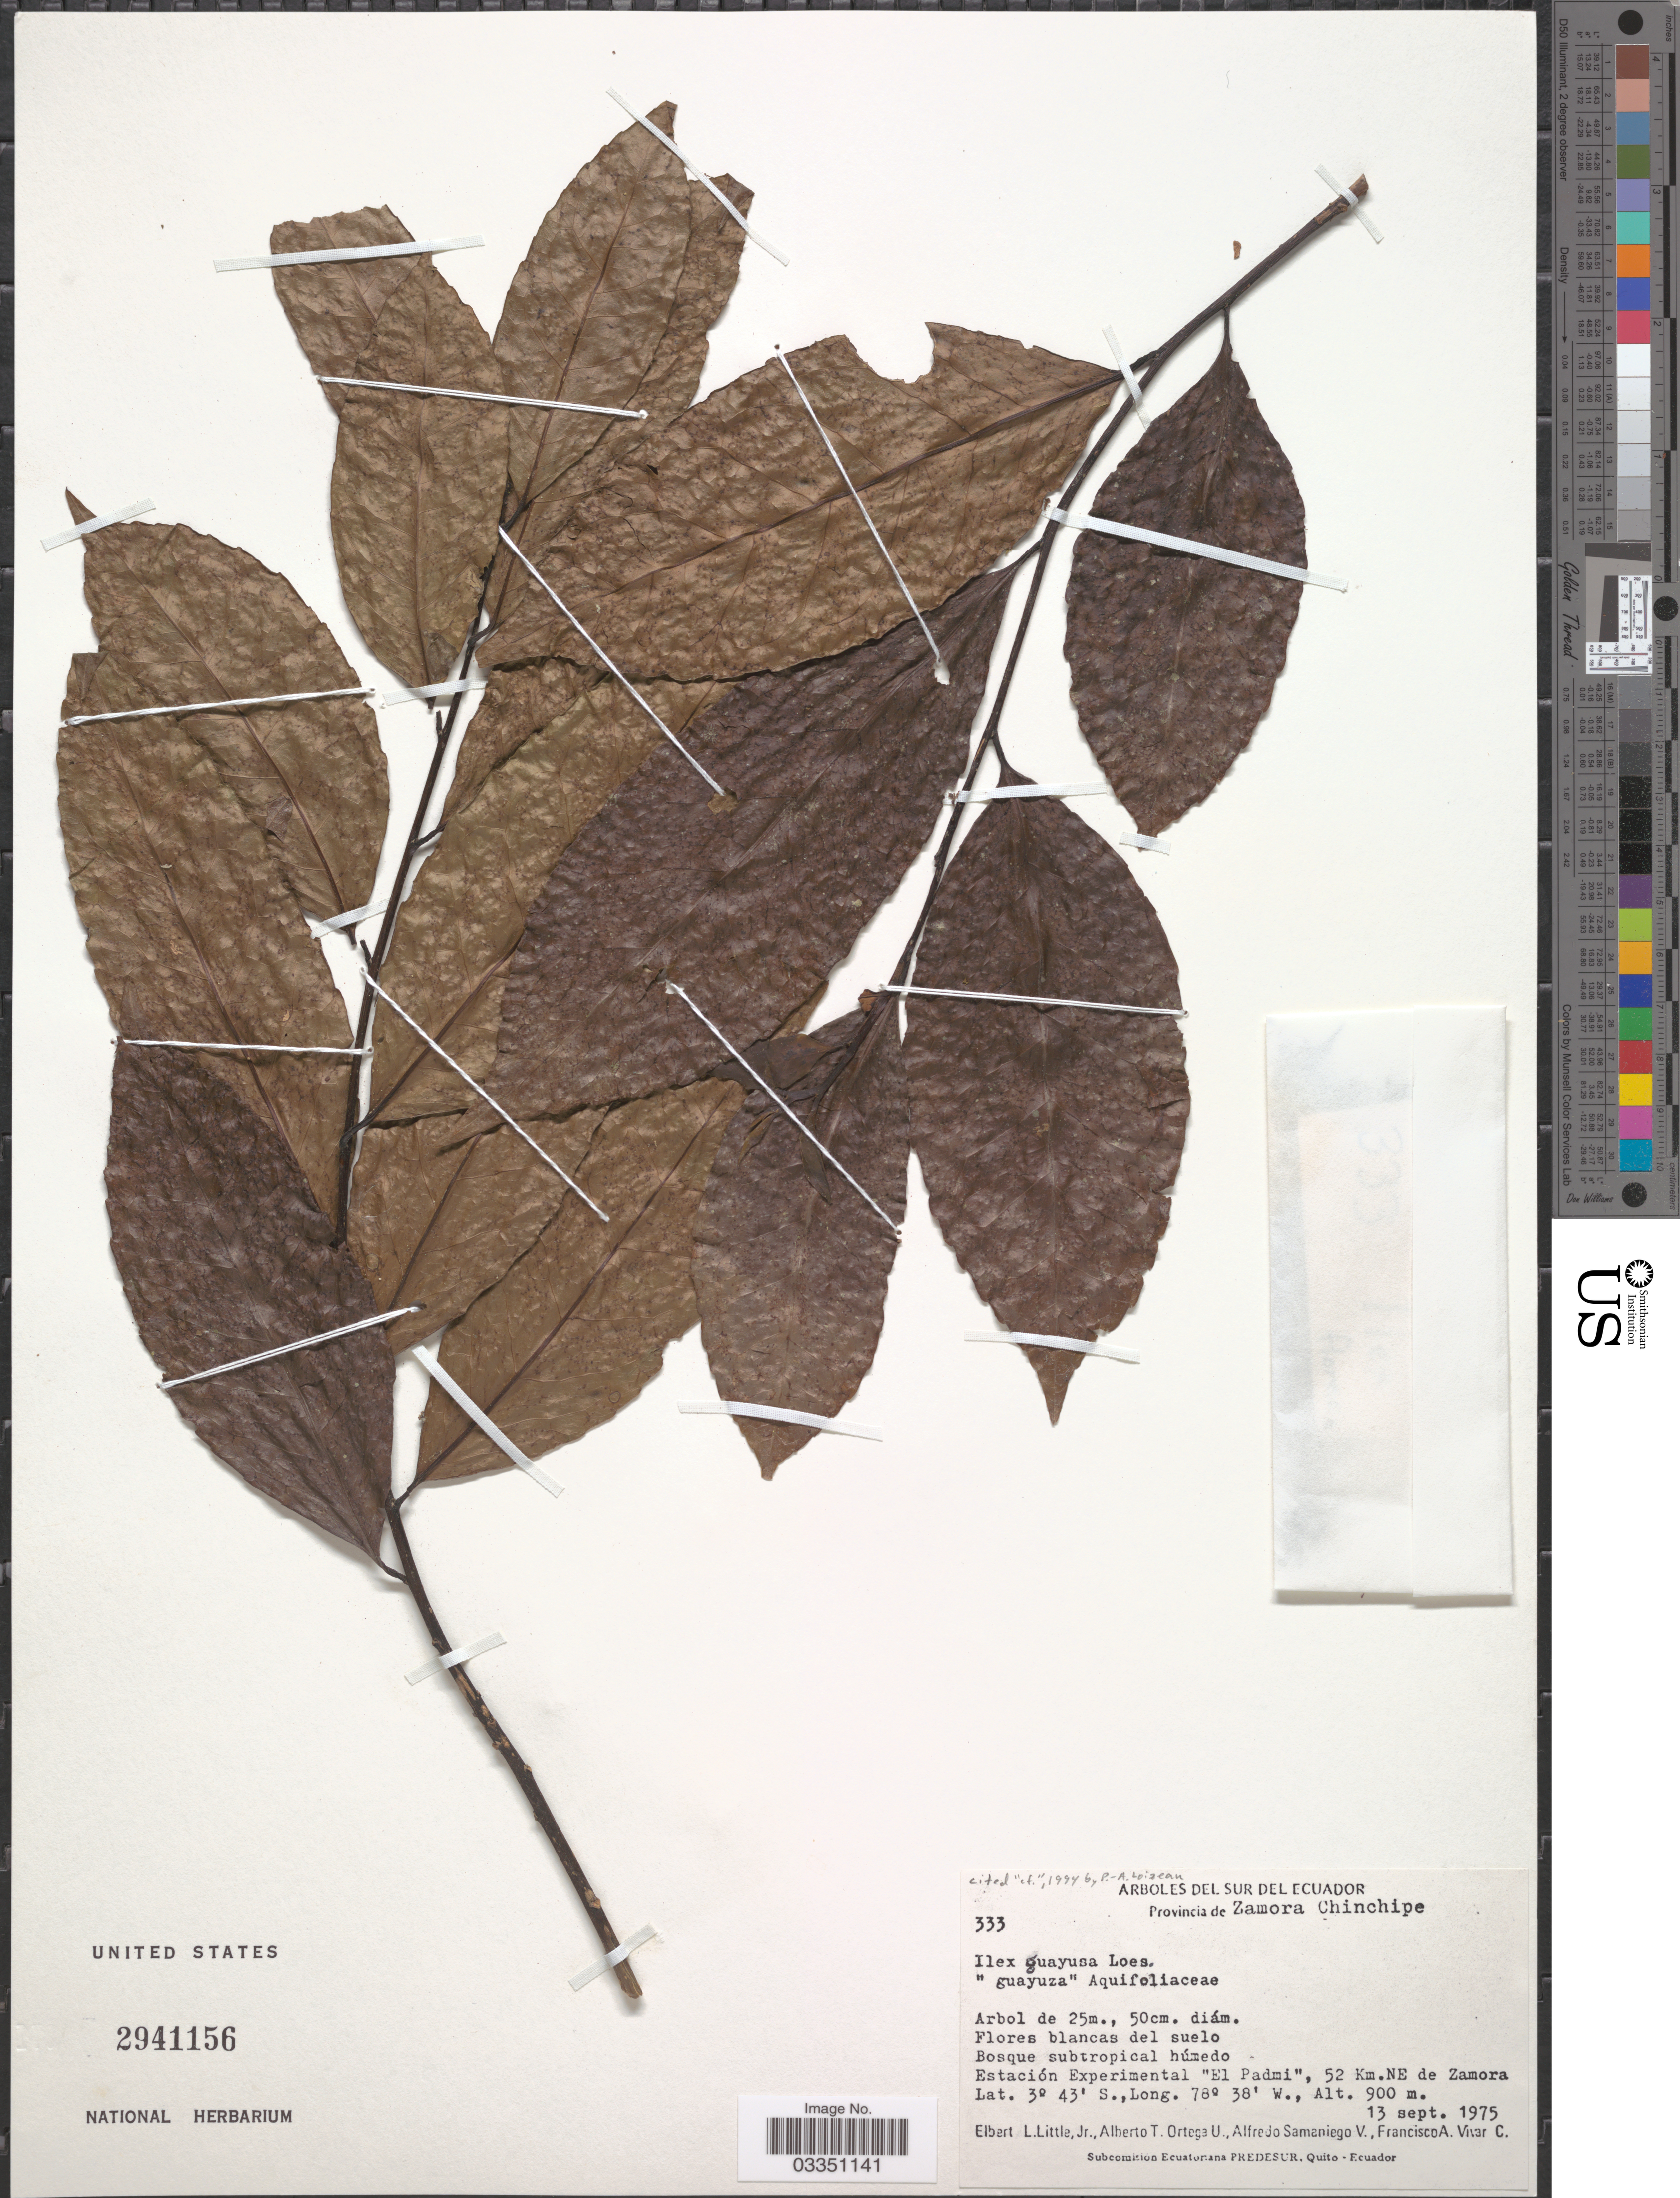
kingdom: Plantae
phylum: Tracheophyta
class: Magnoliopsida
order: Aquifoliales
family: Aquifoliaceae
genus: Ilex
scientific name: Ilex guayusa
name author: Loes.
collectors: E. L. Little, A. T. Ortega U., A. V. Samaniego & F. A. Vivar C.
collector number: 333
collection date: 1975-09-13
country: Ecuador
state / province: Zamora-Chinchipe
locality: Arboles del Sur del Ecuador. Estación Experimental "El Padmi", 52 Km. NE de Zamora.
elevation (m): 900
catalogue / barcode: US 2941156